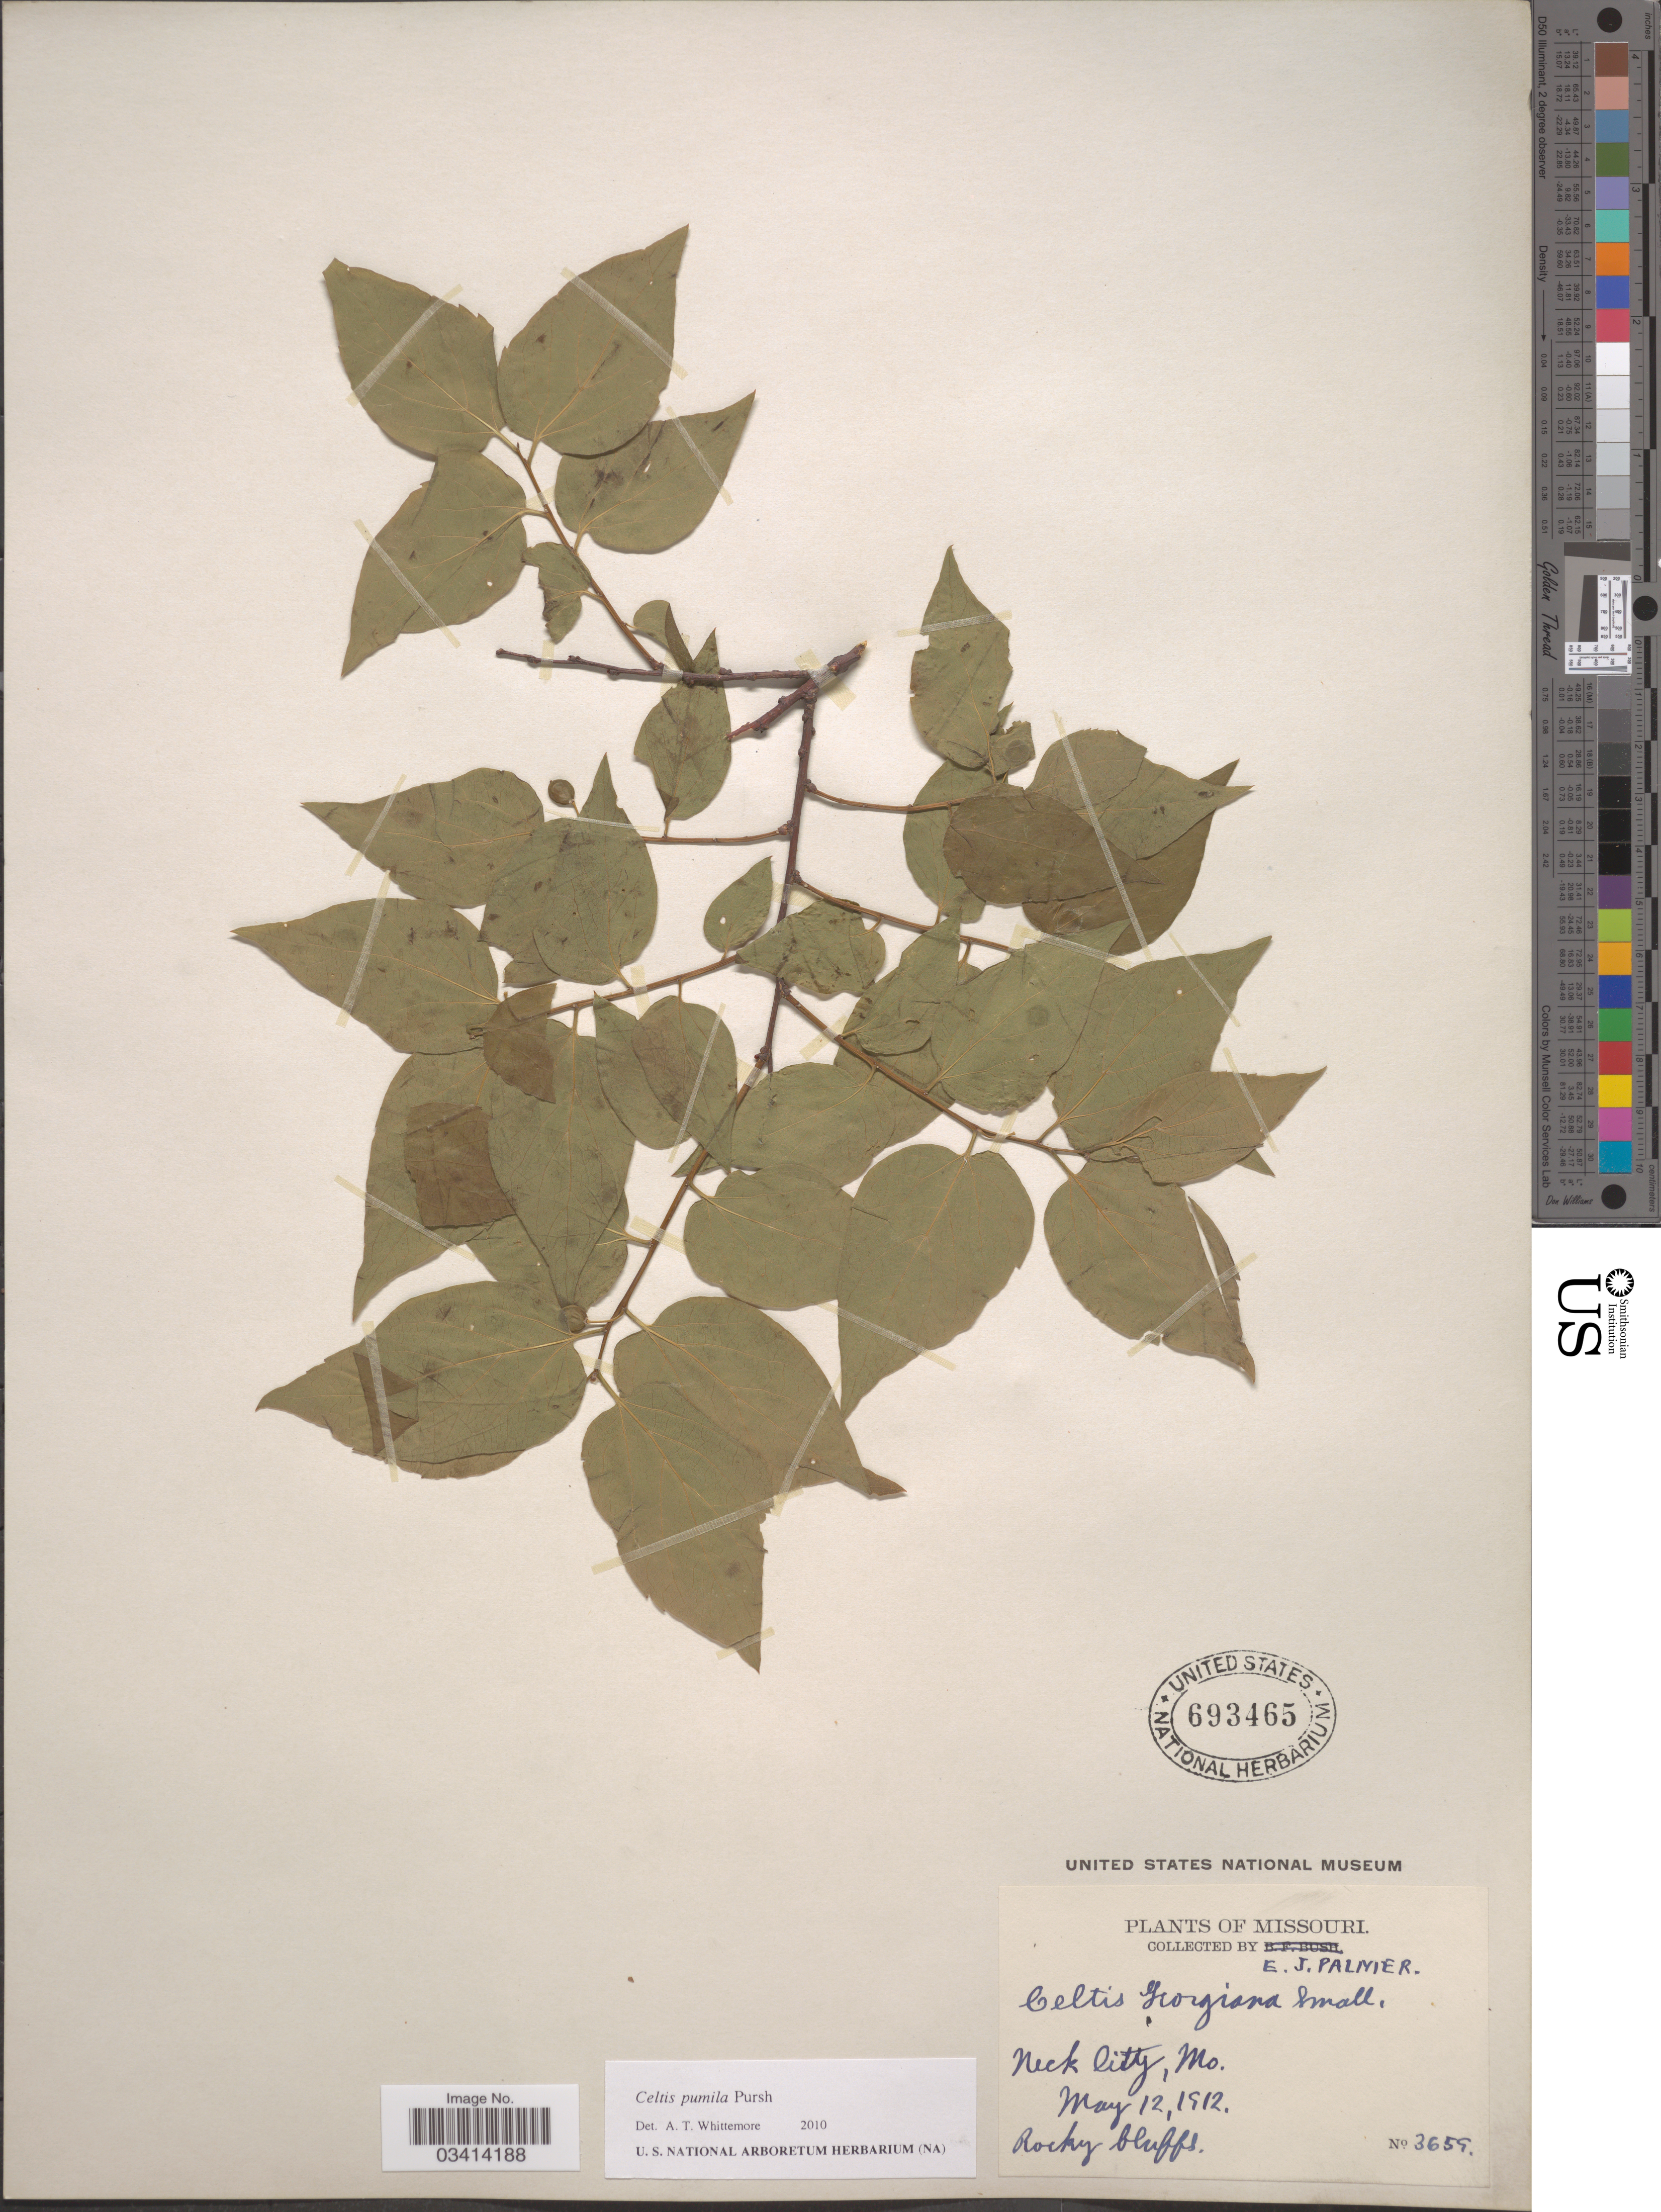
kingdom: Plantae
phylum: Tracheophyta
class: Magnoliopsida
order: Rosales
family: Cannabaceae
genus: Celtis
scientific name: Celtis pumila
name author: Pursh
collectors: E. J. Palmer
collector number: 3659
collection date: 1912-05-12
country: United States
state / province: Missouri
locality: Neck City.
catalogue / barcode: US 693465